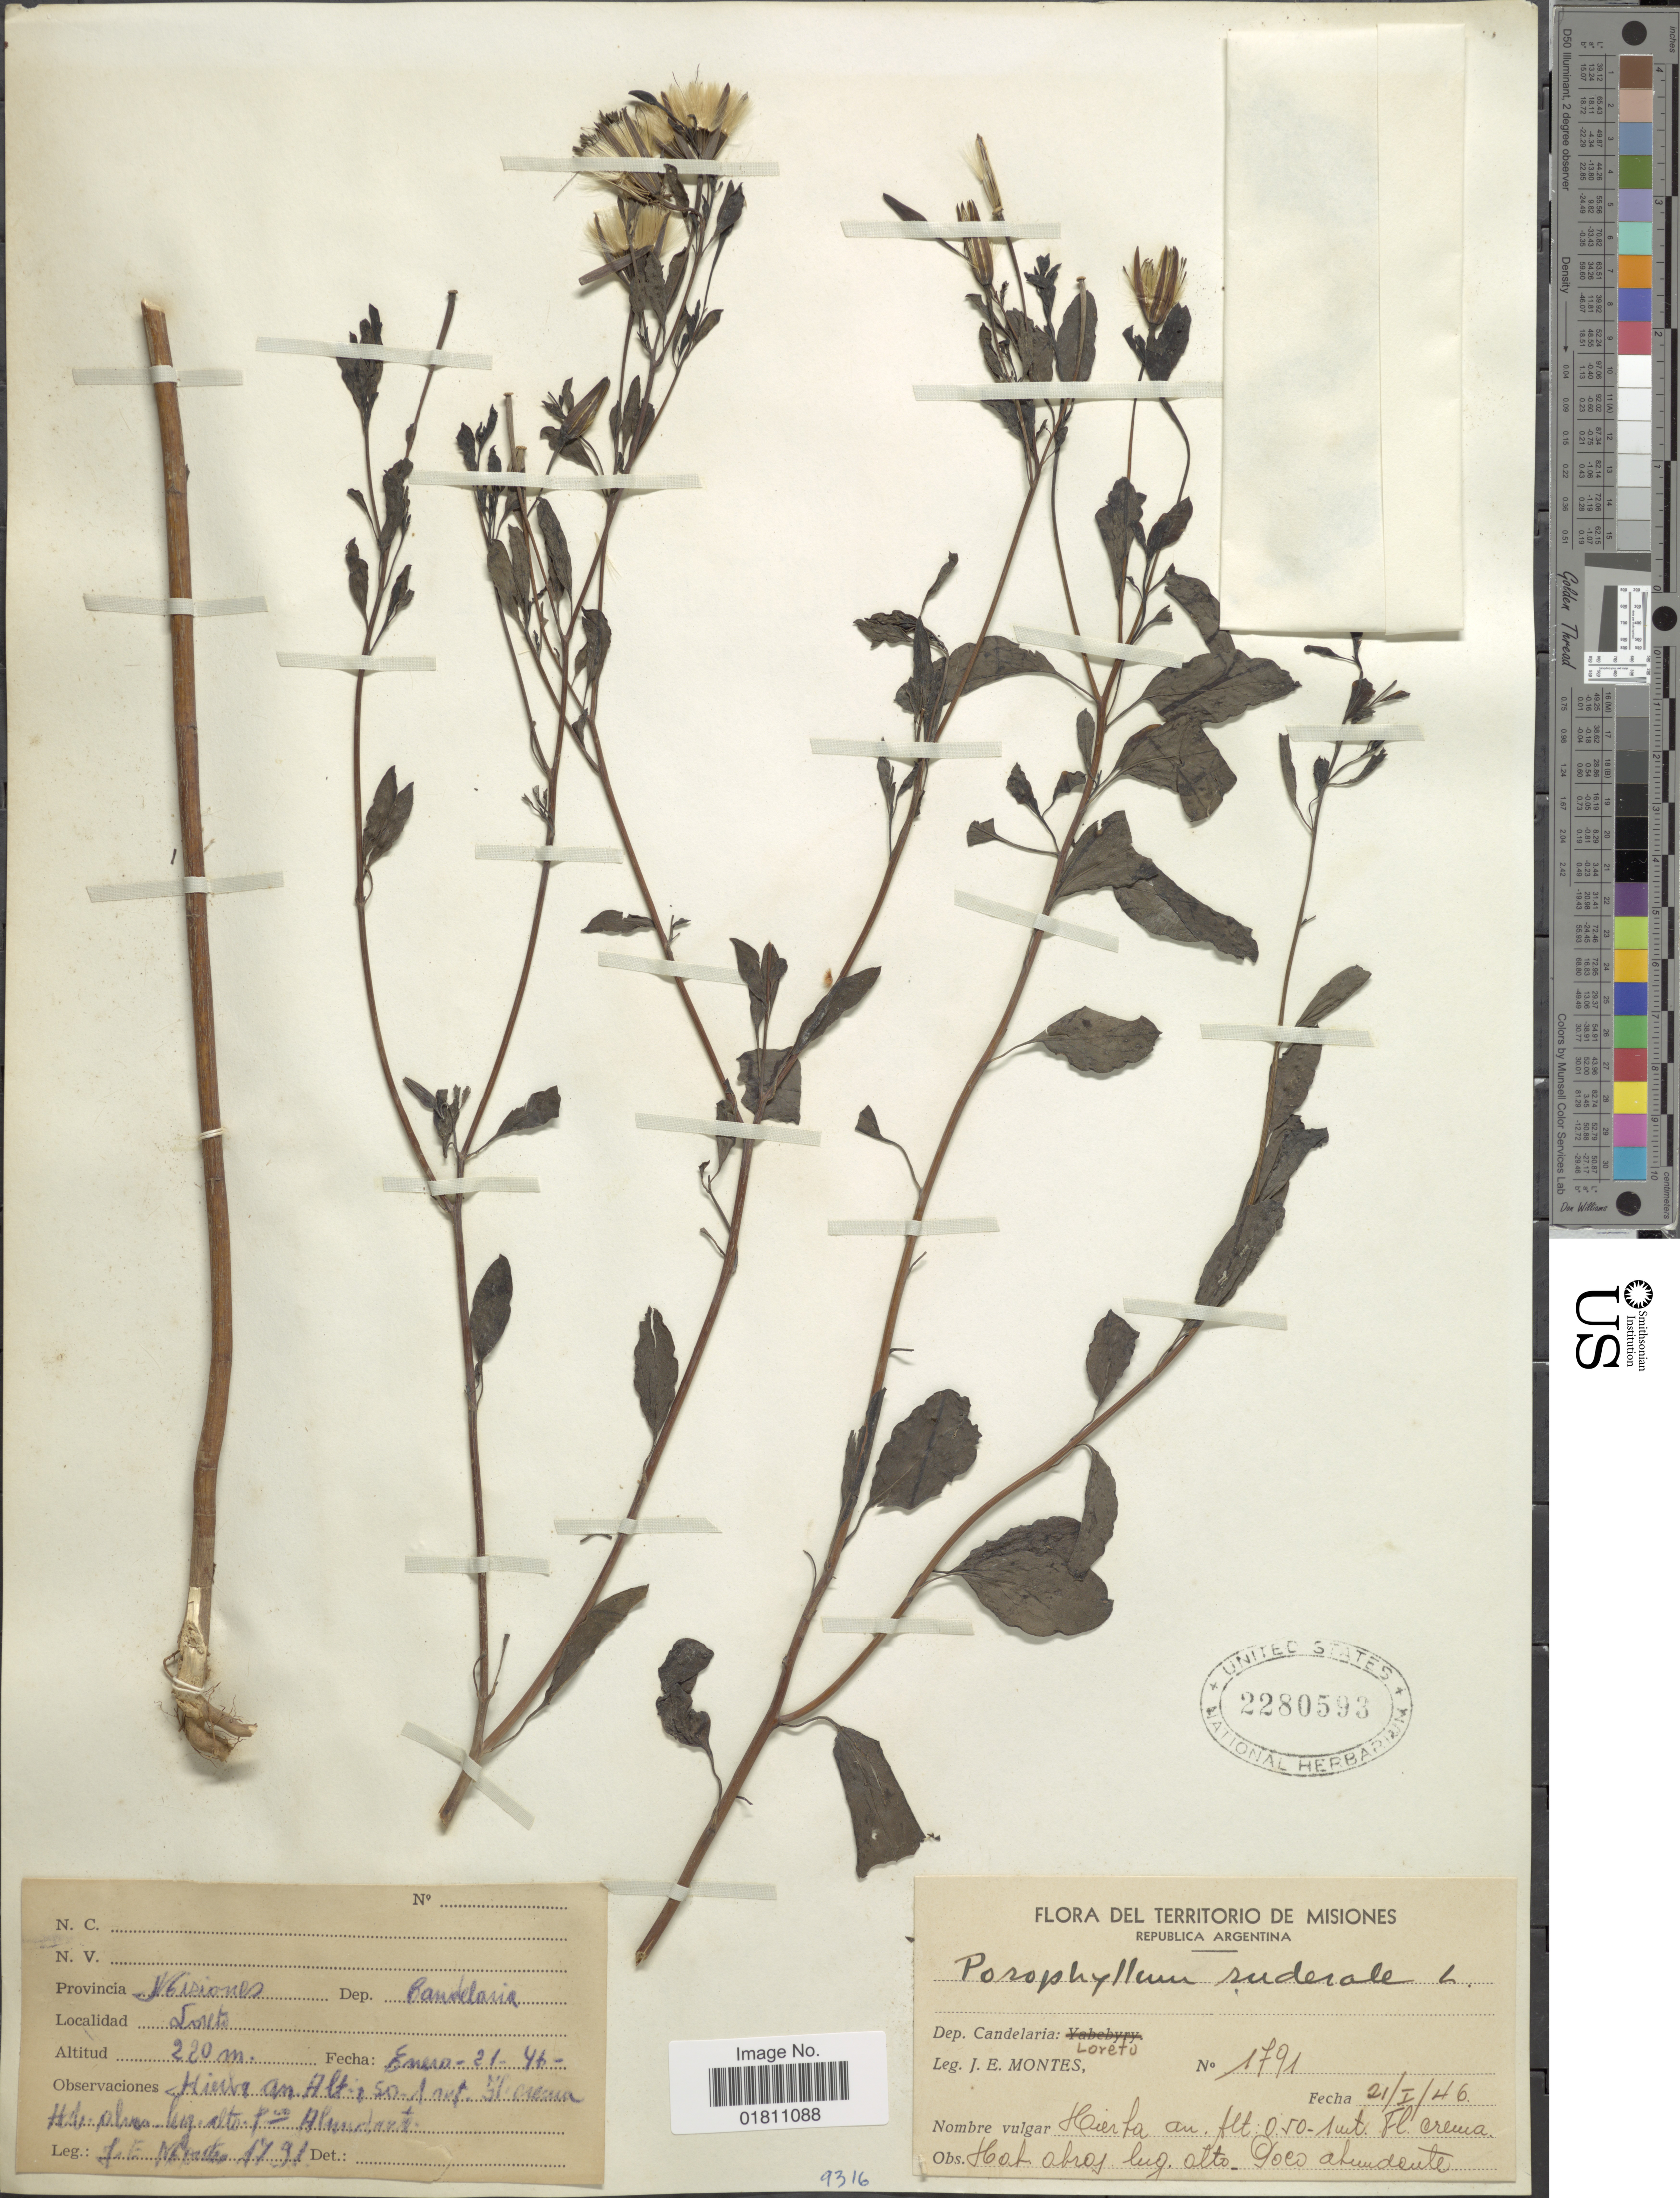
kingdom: Plantae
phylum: Tracheophyta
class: Magnoliopsida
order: Asterales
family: Asteraceae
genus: Porophyllum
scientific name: Porophyllum ruderale subsp. macrocephalum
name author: (DC.) R.R. Johnson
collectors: J. E. Montes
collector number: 1791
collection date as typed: Transcribed d/m/y: 21/1/46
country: Argentina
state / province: Misiones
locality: Dep Candelaria, Loreto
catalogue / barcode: US 2280593